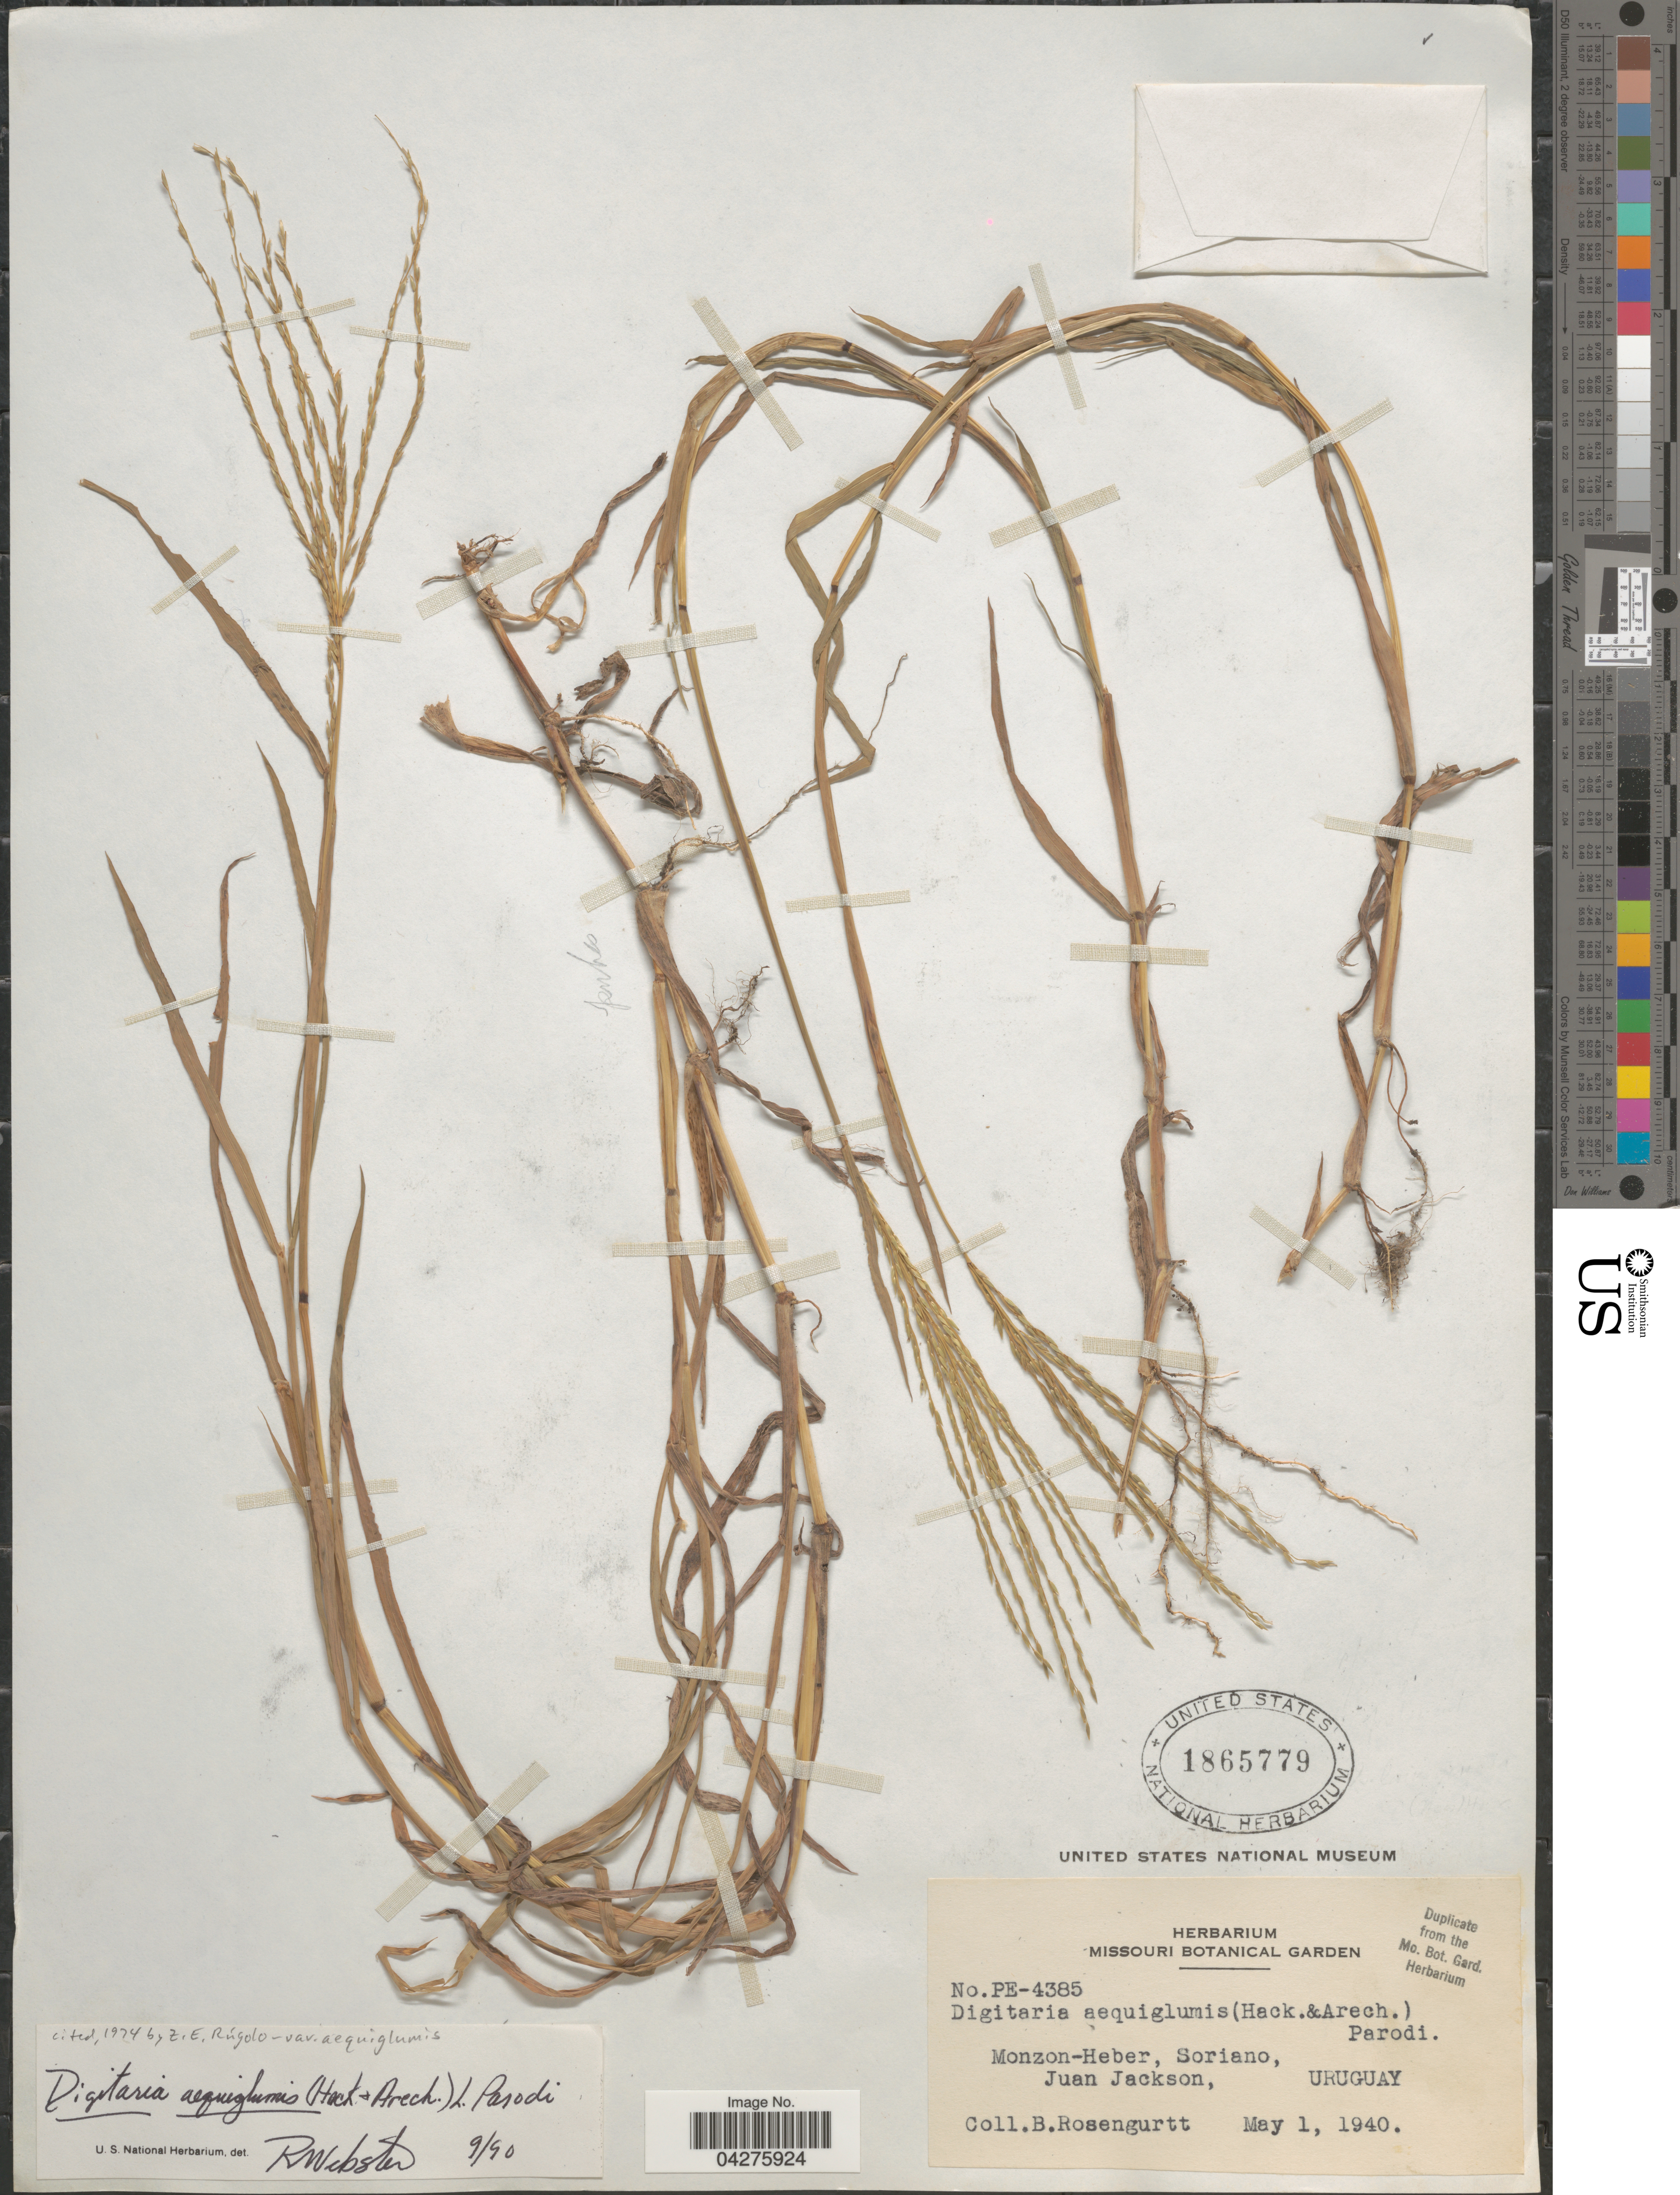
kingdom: Plantae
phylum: Tracheophyta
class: Liliopsida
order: Poales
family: Poaceae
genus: Digitaria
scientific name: Digitaria aequiglumis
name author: (Hack. & Arechav.) Parodi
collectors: B. Rosengurtt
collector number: PE-4385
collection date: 1940-05-01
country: Uruguay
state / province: Soriano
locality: Monzon-Heber, Juan Jackson.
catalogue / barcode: US 1865779